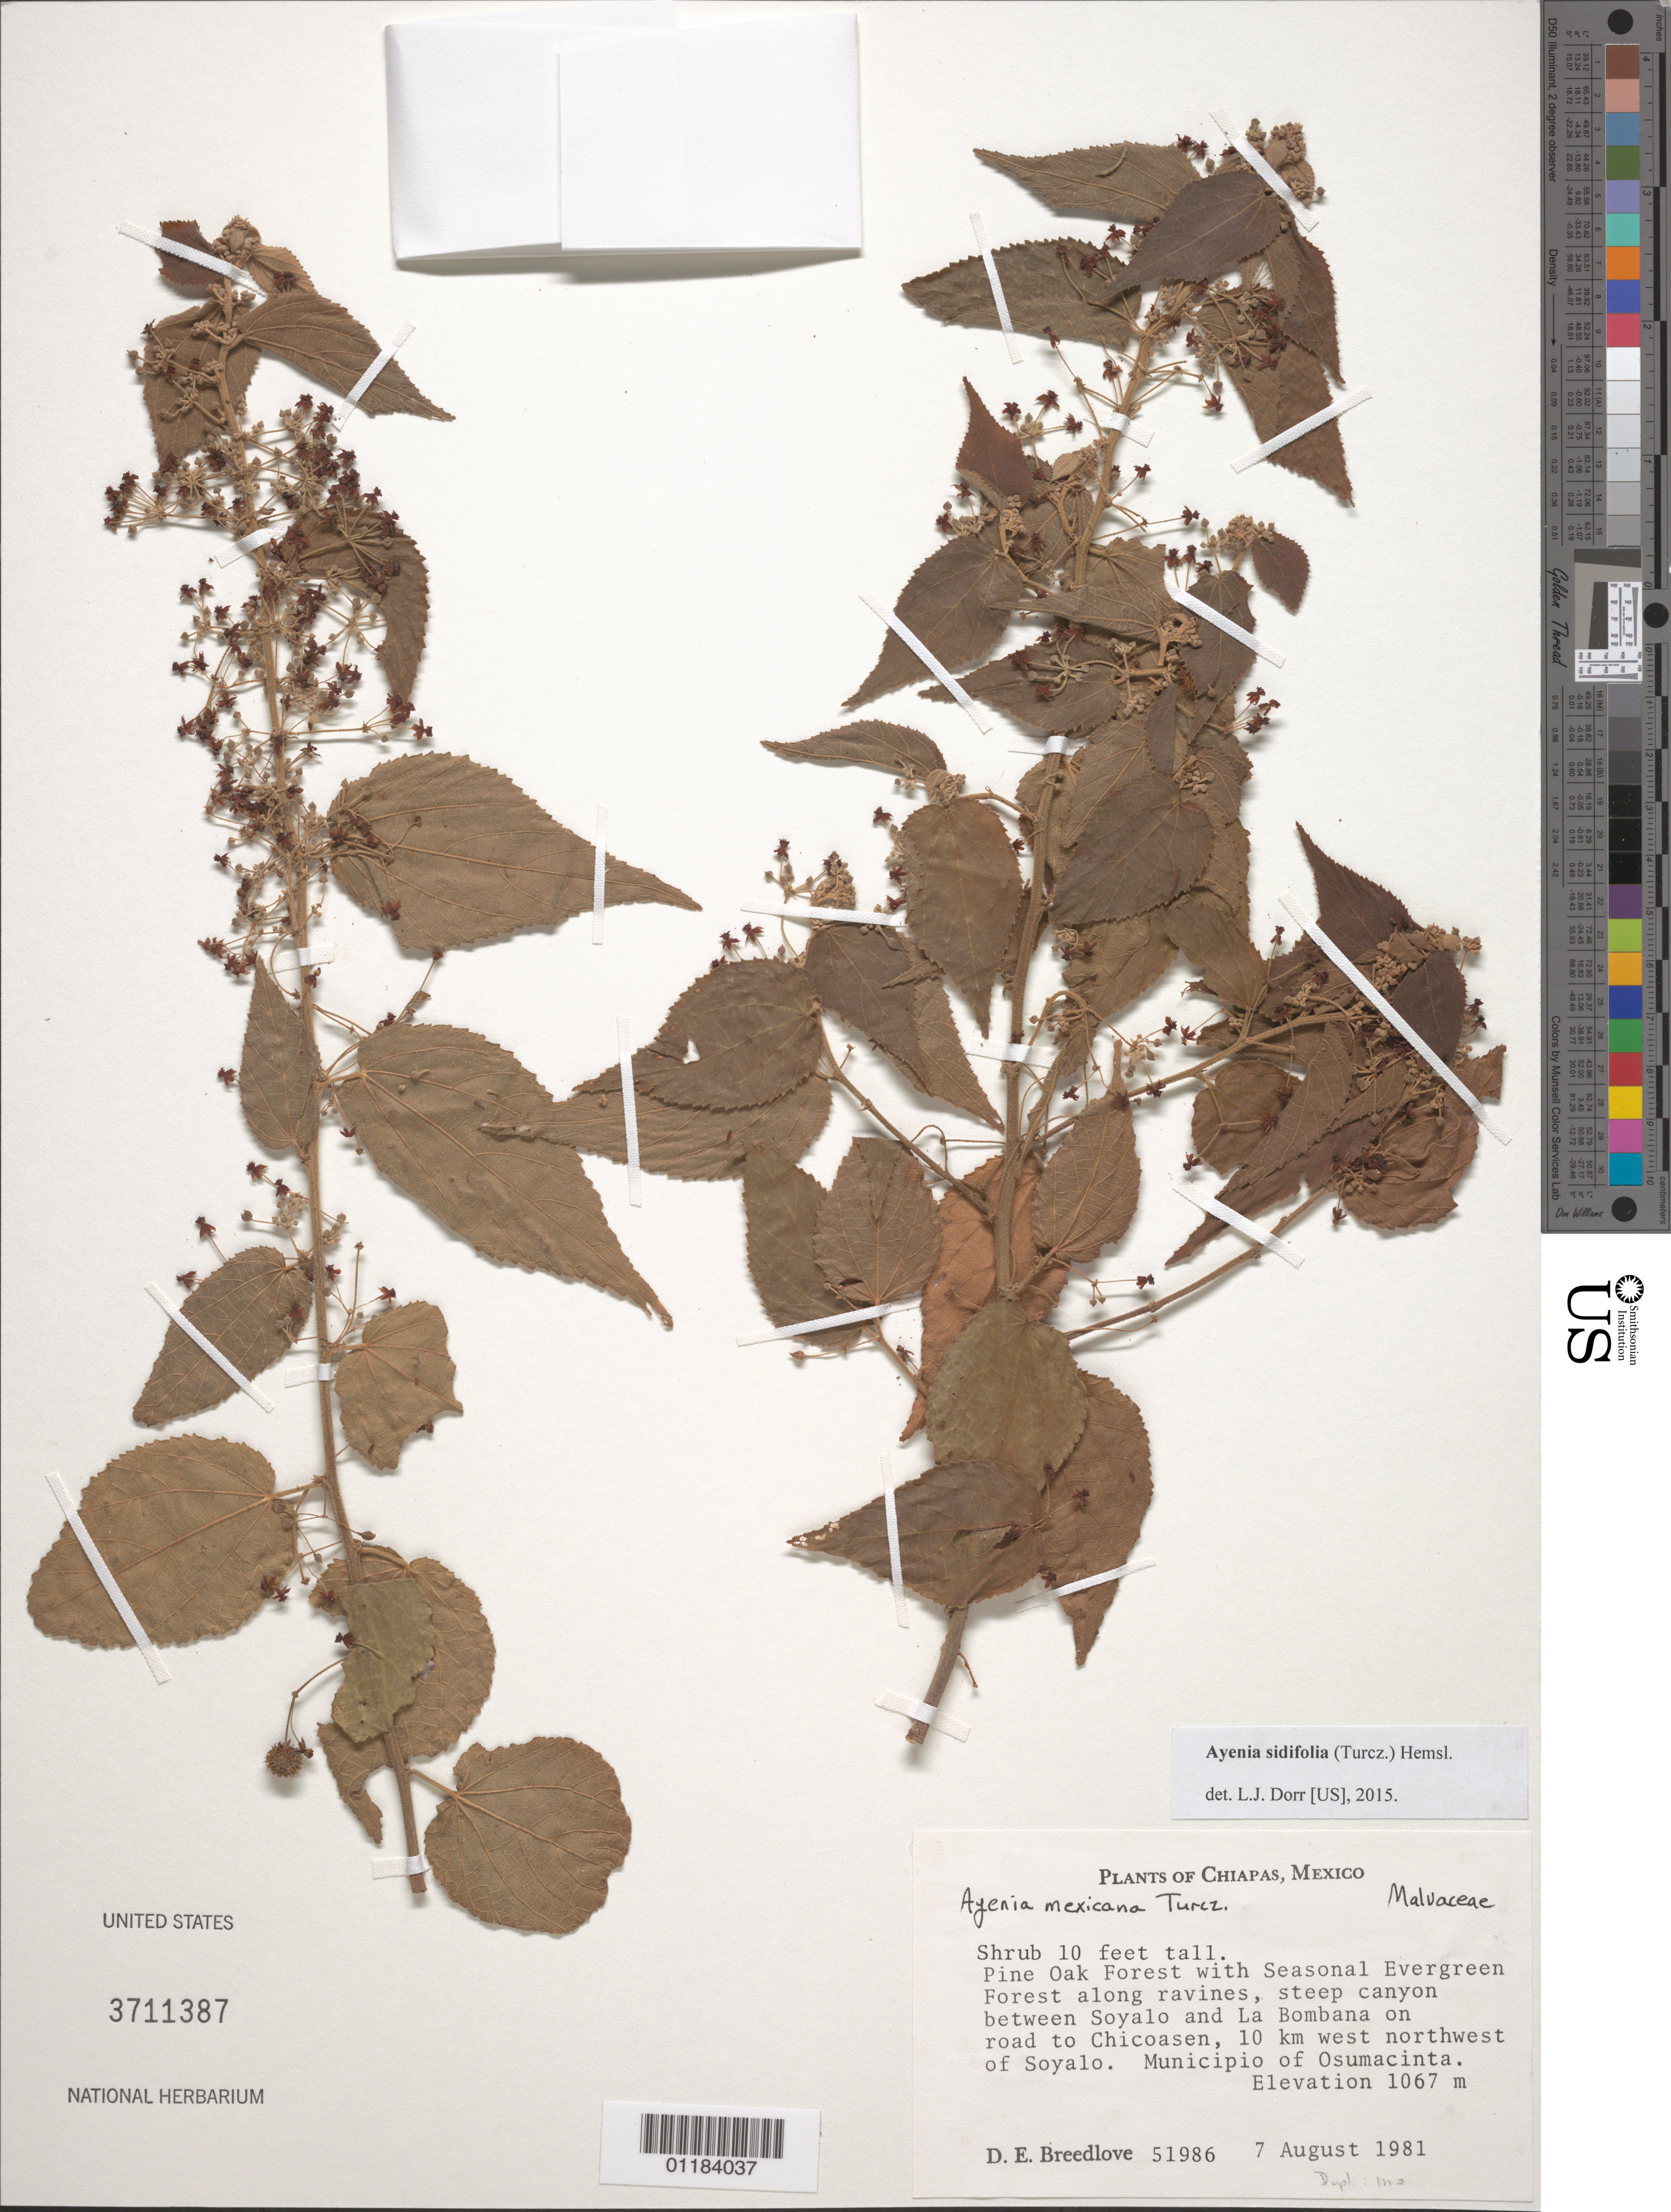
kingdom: Plantae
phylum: Tracheophyta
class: Magnoliopsida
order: Malvales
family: Malvaceae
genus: Ayenia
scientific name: Ayenia sidifolia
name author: (Turcz.) Hemsley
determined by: Dorr, L. J., (BOT), Smithsonian Institution - National Museum of Natural History (UNITED STATES)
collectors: D. E. Breedlove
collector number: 51986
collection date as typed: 7 August 1981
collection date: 1981-08-07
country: Mexico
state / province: Chiapas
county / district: Osumacinta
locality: Between Soyalo and La Bombana on road to Chicoasen, 10 km W NW of Soyalo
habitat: Pine oak forest with seasonal evergreen forest along ravines, steep canyon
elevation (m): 1067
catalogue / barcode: US 3711387